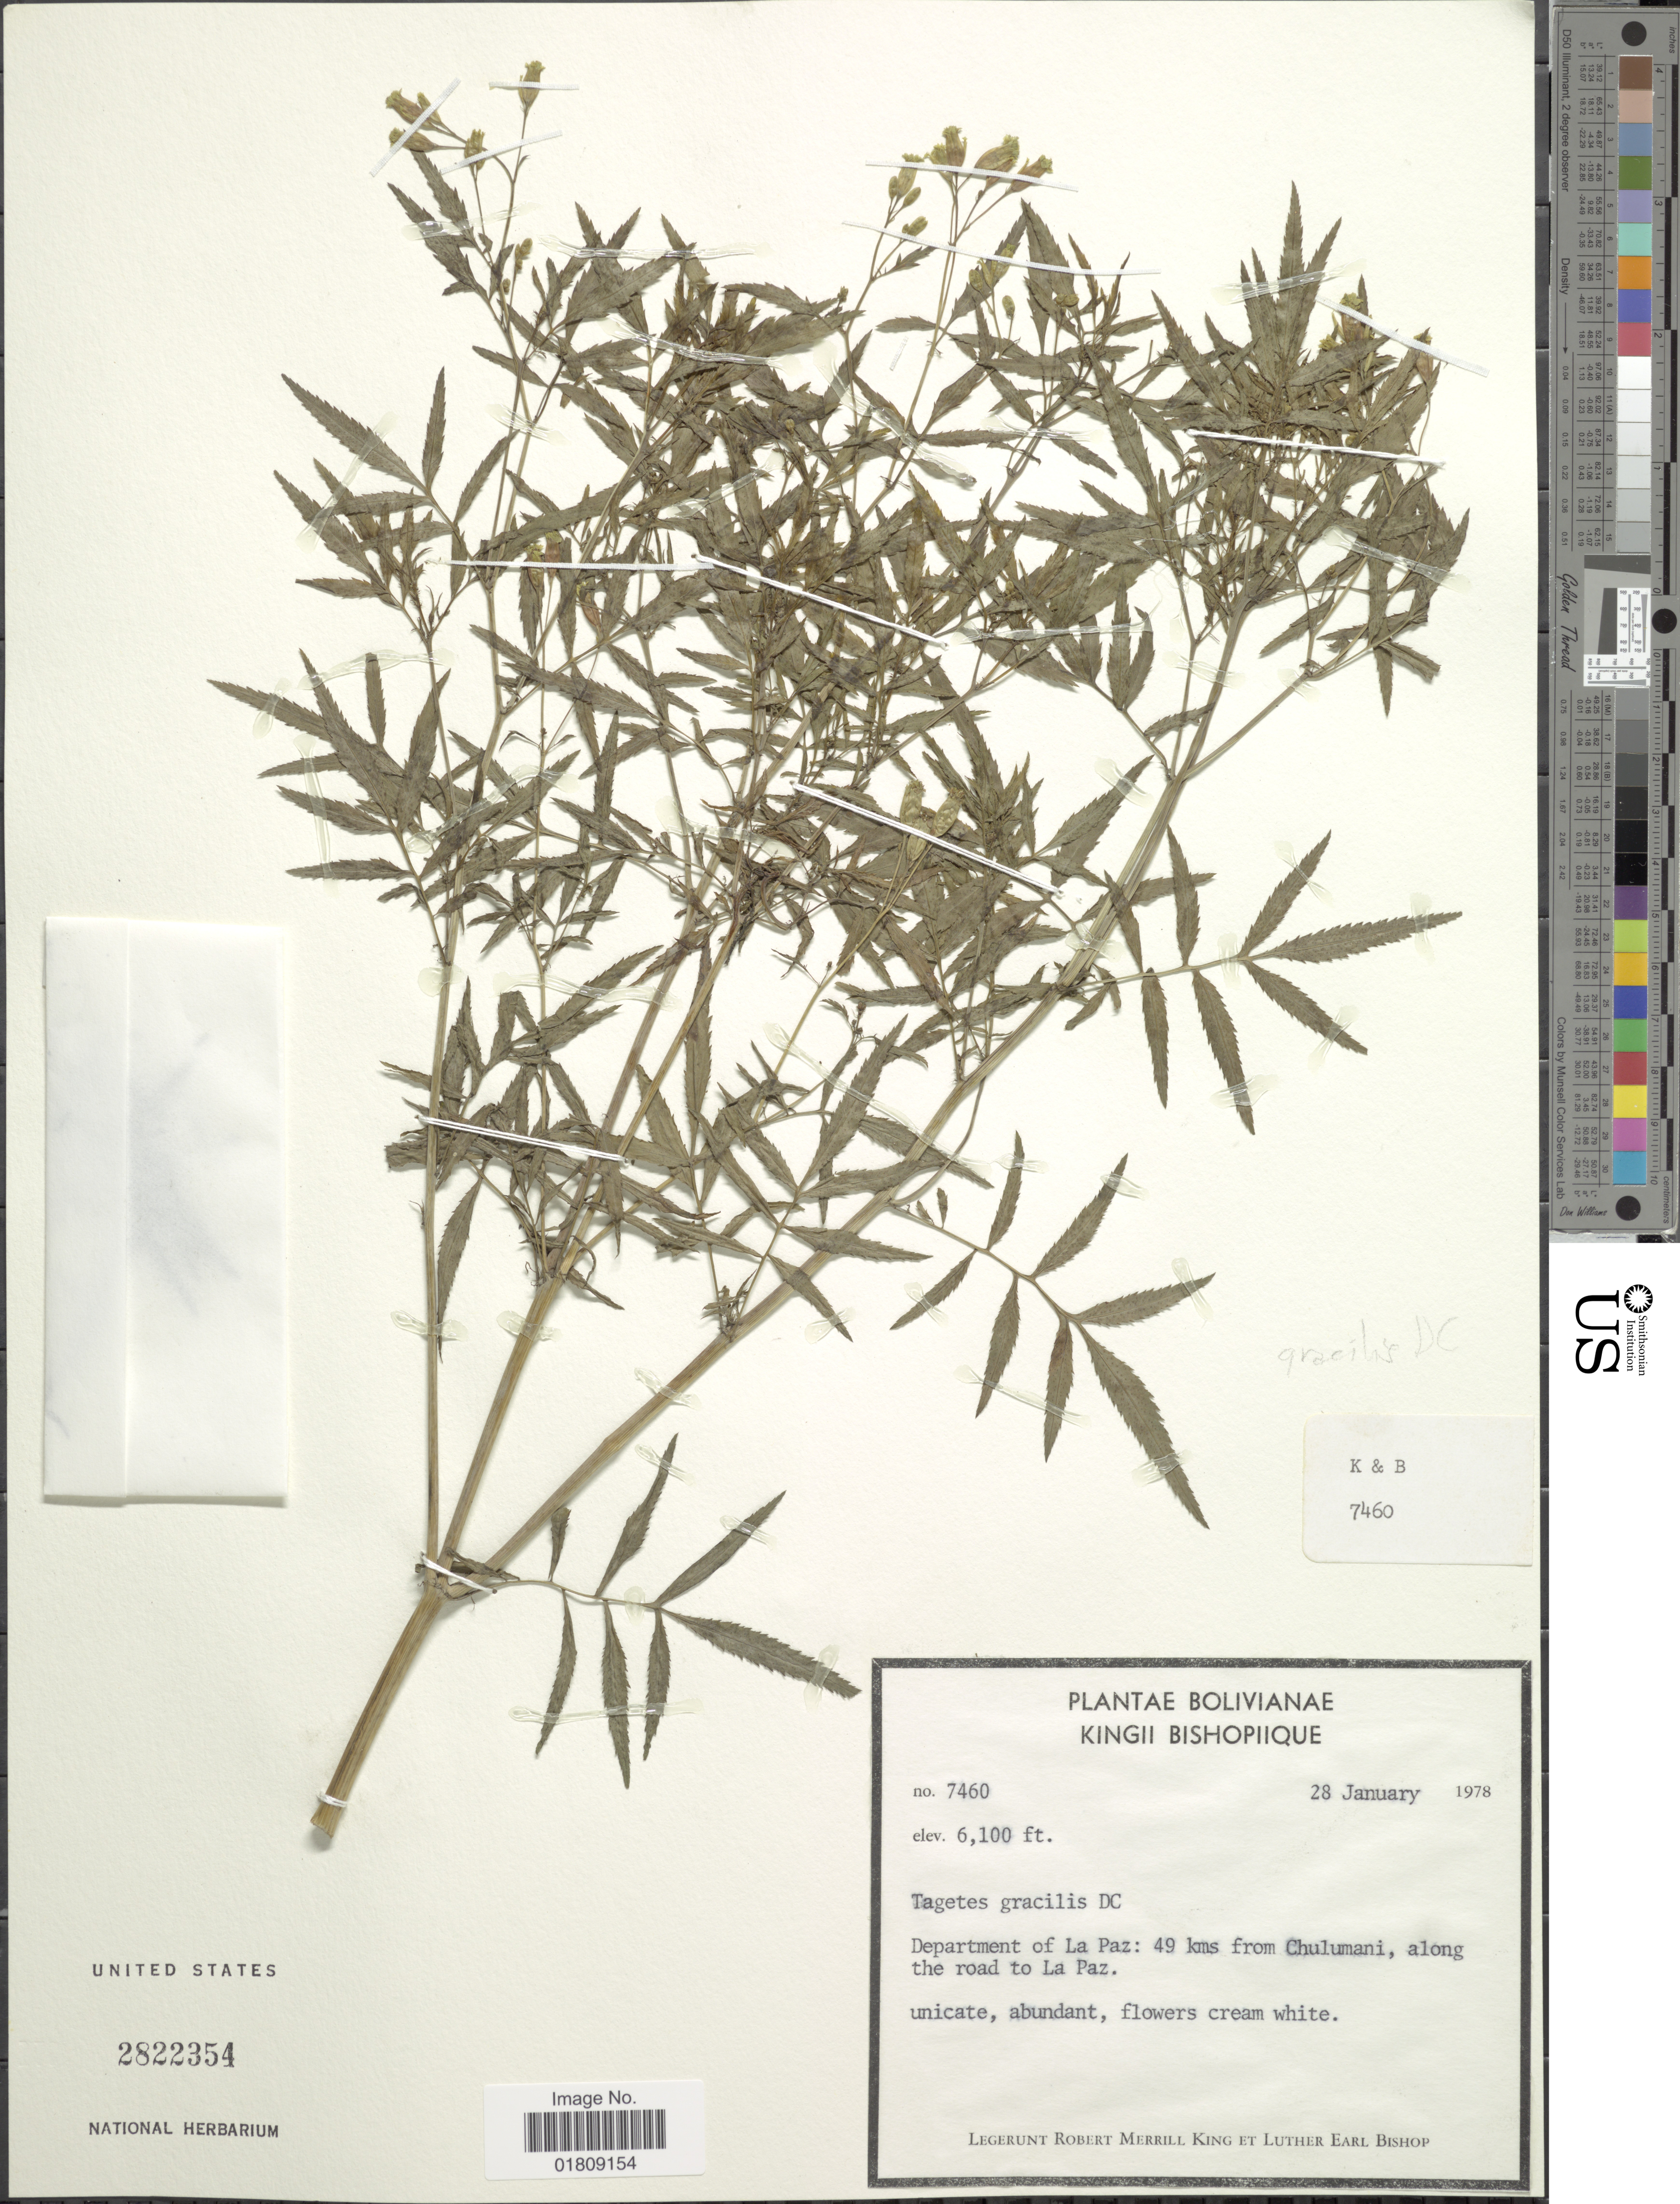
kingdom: Plantae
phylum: Tracheophyta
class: Magnoliopsida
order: Asterales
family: Asteraceae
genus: Tagetes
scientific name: Tagetes terniflora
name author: Kunth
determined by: Schiavinato, Dario J.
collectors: R. M. King & L. E. Bishop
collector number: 7460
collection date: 1978-01-28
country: Bolivia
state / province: La Paz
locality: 49 kms from Chulumani, along the road to La Paz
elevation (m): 1859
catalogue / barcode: US 2822354